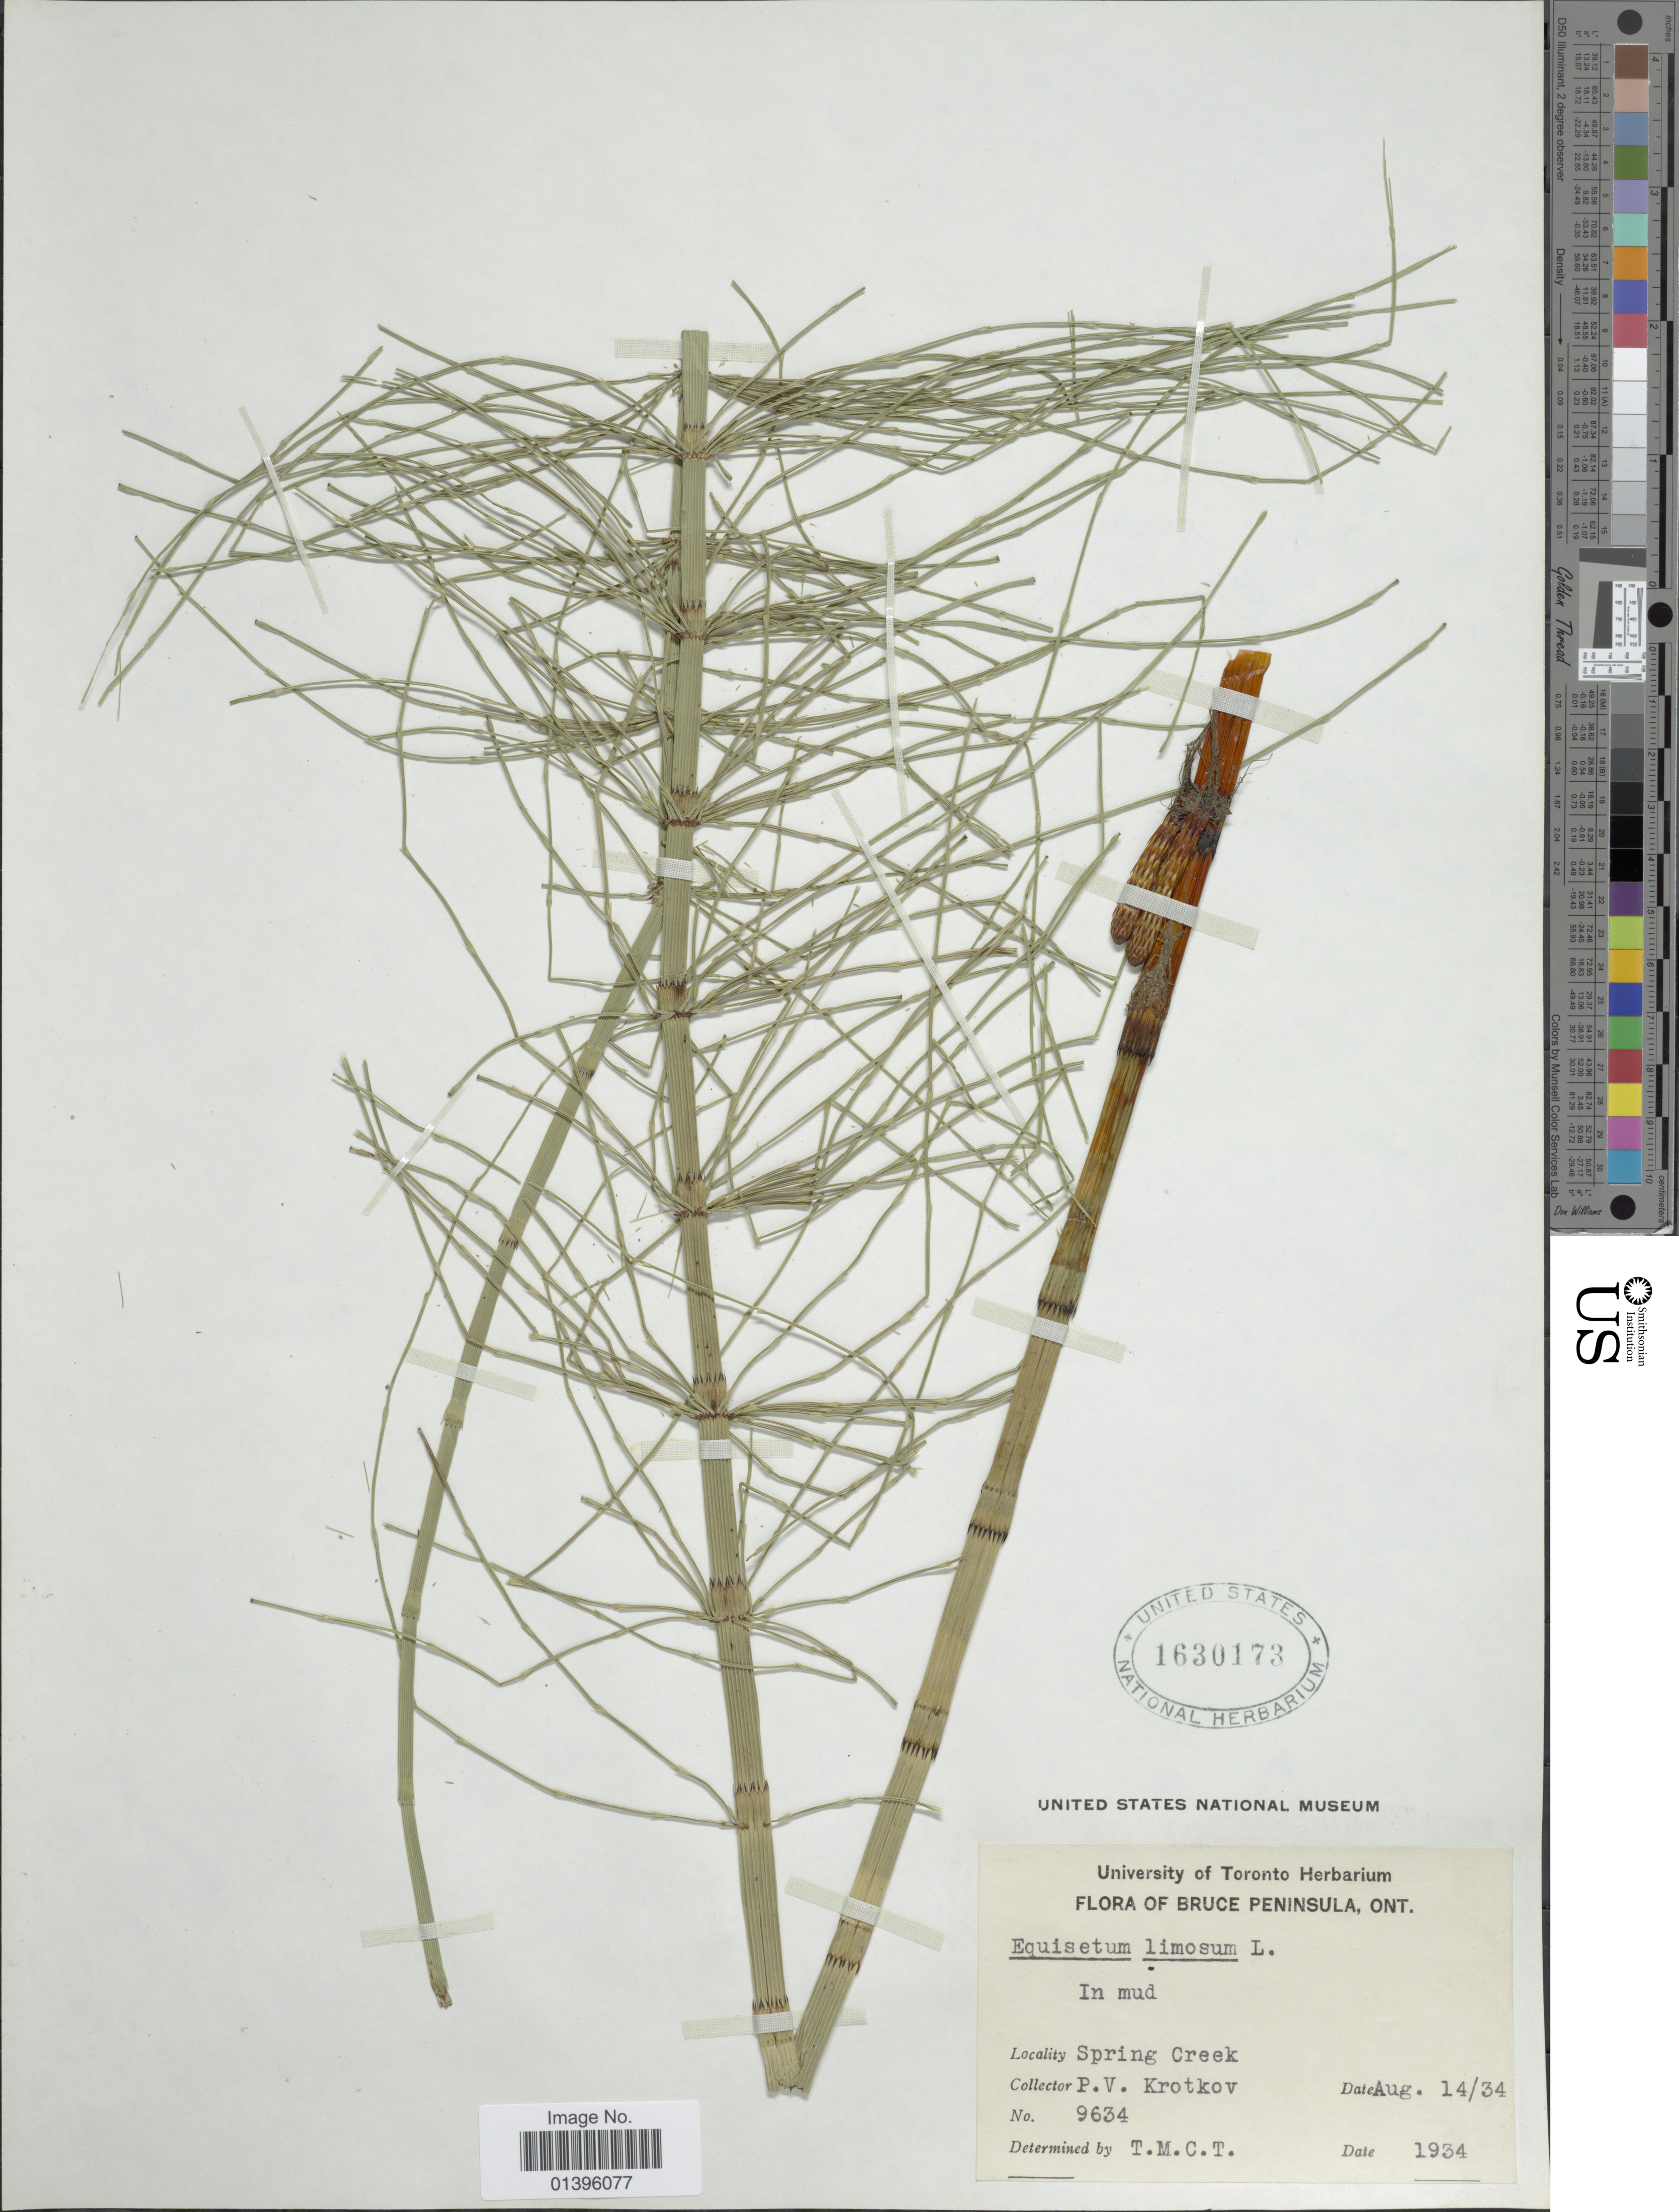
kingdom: Plantae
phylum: Tracheophyta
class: Polypodiopsida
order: Equisetales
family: Equisetaceae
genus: Equisetum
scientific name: Equisetum fluviatile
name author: L.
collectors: P. V. Krotkov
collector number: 9634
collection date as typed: Transcribed d/m/y: 14/8/34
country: Canada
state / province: Ontario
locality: Bruce Peninsula. Spring Creek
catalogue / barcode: US 1630173